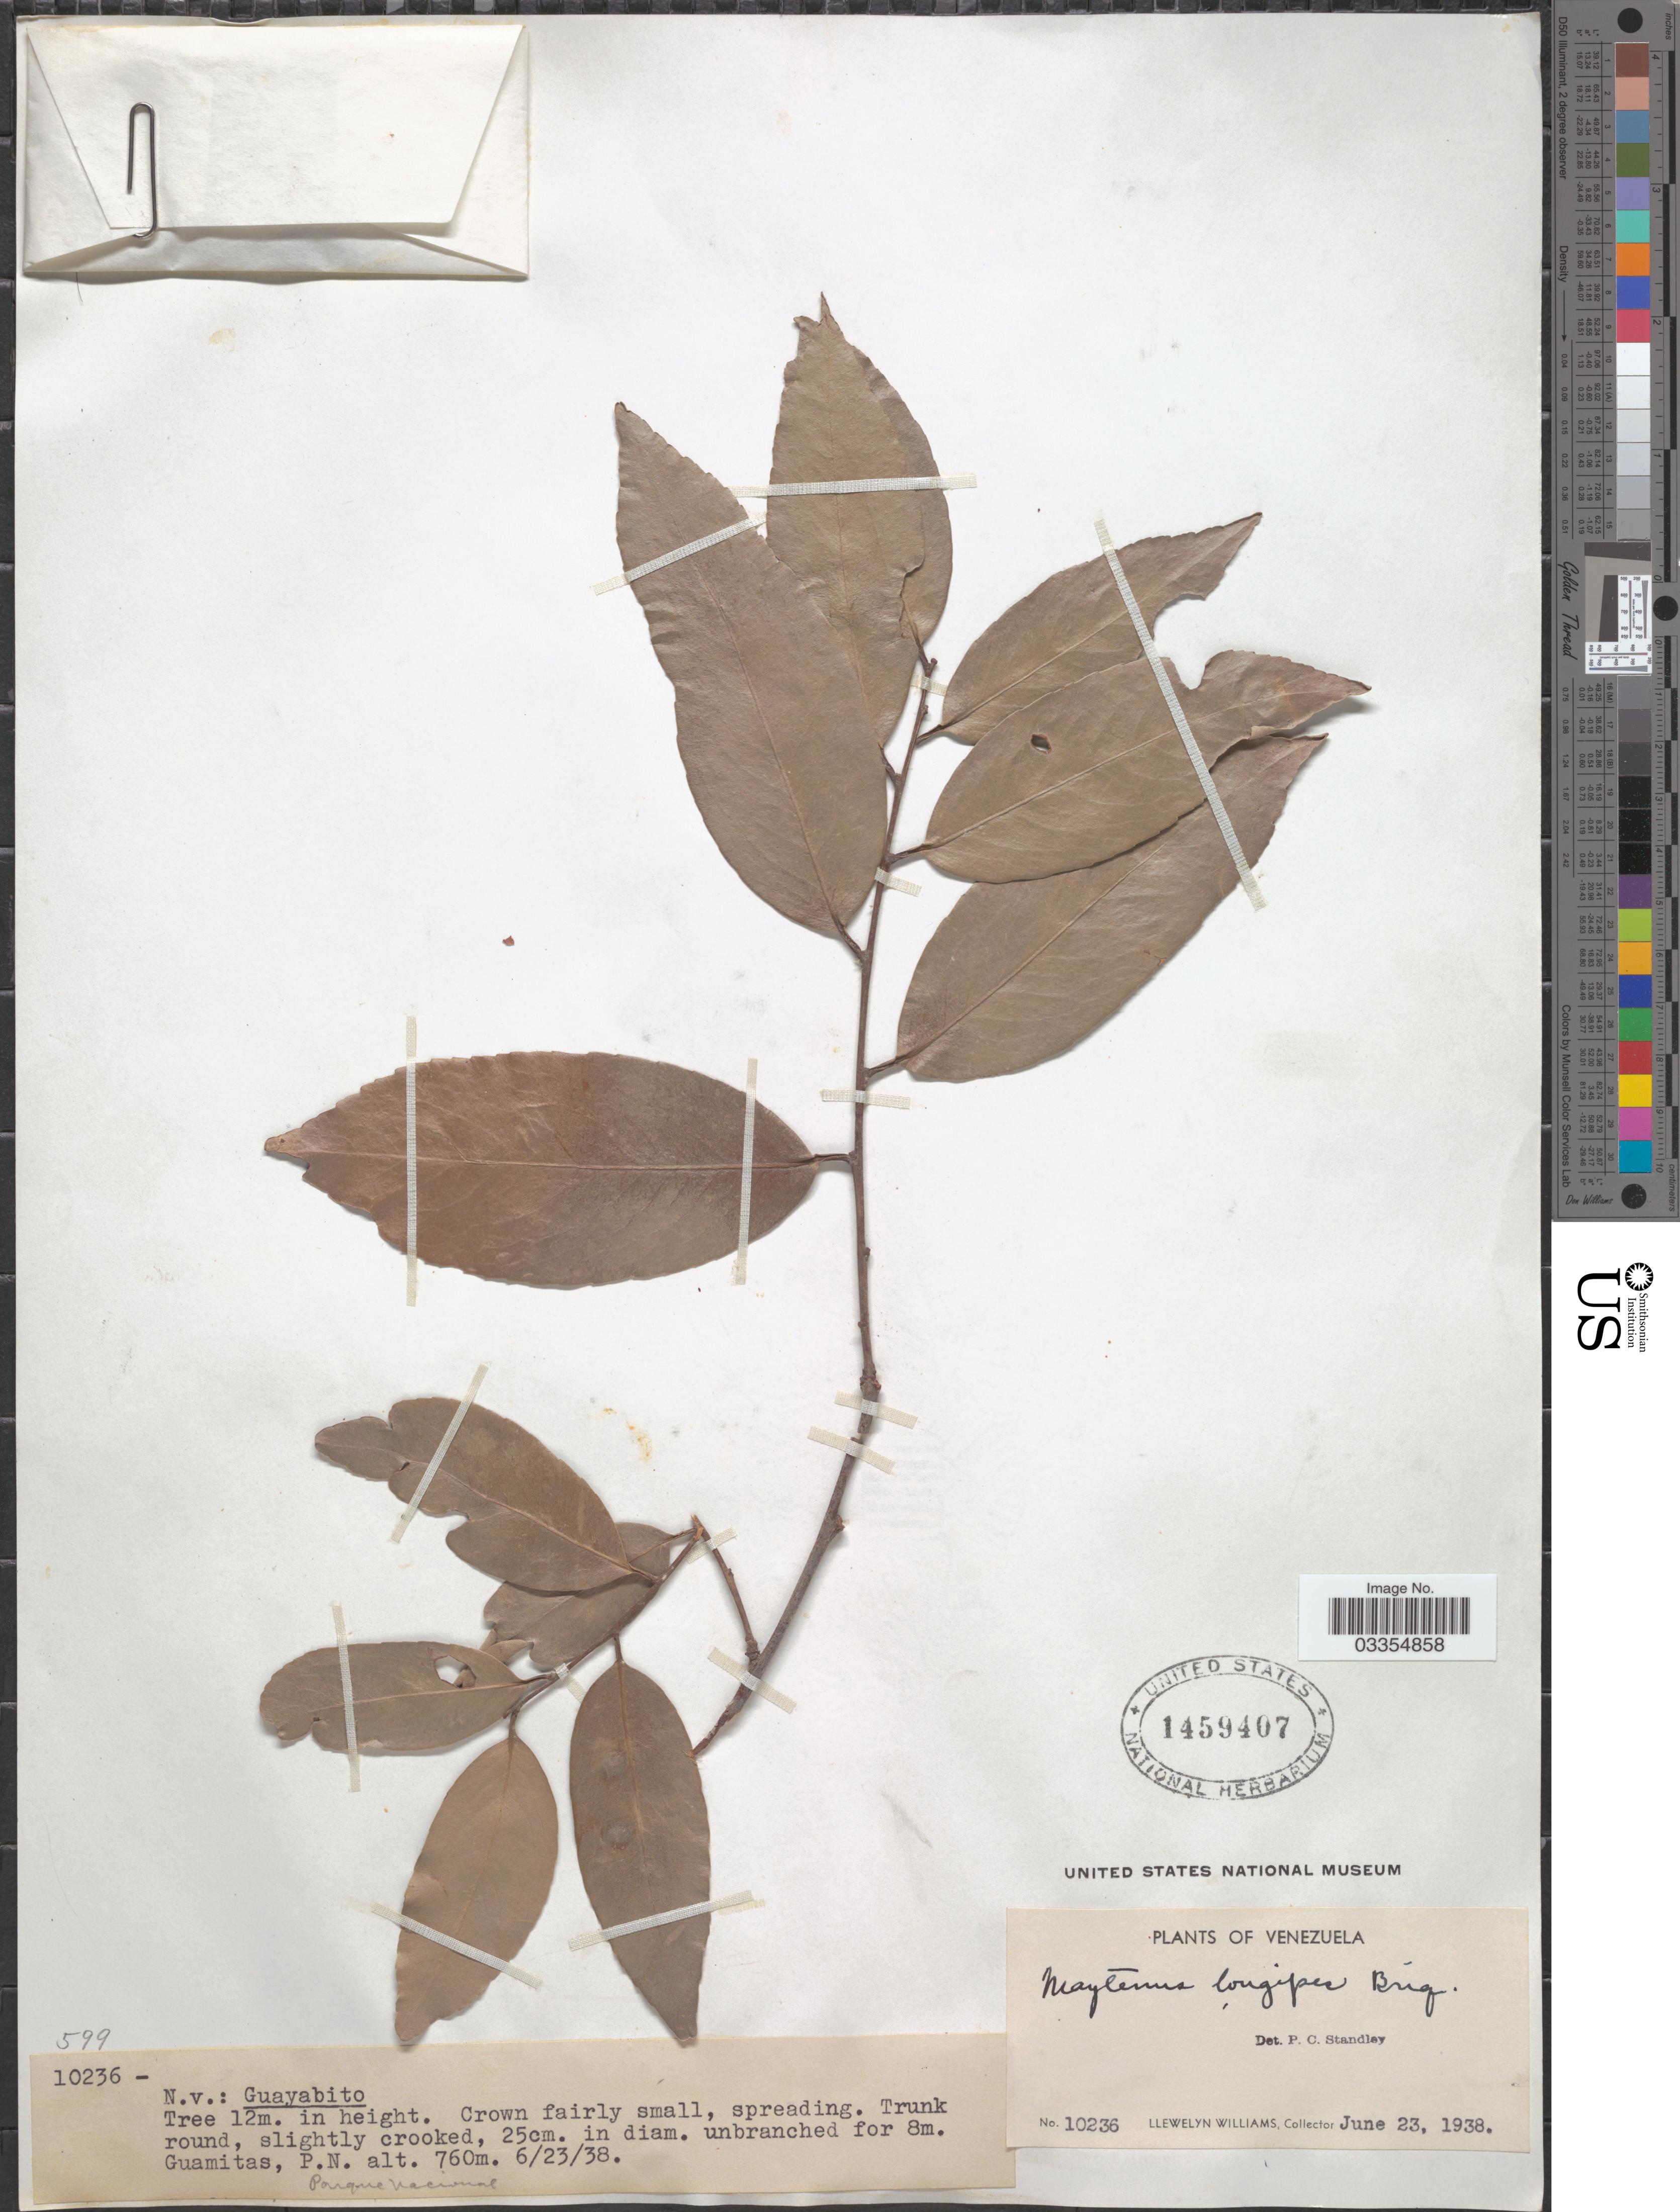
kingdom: Plantae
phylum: Tracheophyta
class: Magnoliopsida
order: Celastrales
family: Celastraceae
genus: Maytenus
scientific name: Maytenus longipes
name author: Briq.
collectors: Ll. Williams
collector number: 10236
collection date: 1938-06-23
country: Venezuela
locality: Guamitas, P.N. Parque Nacional.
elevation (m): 760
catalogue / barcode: US 1459407